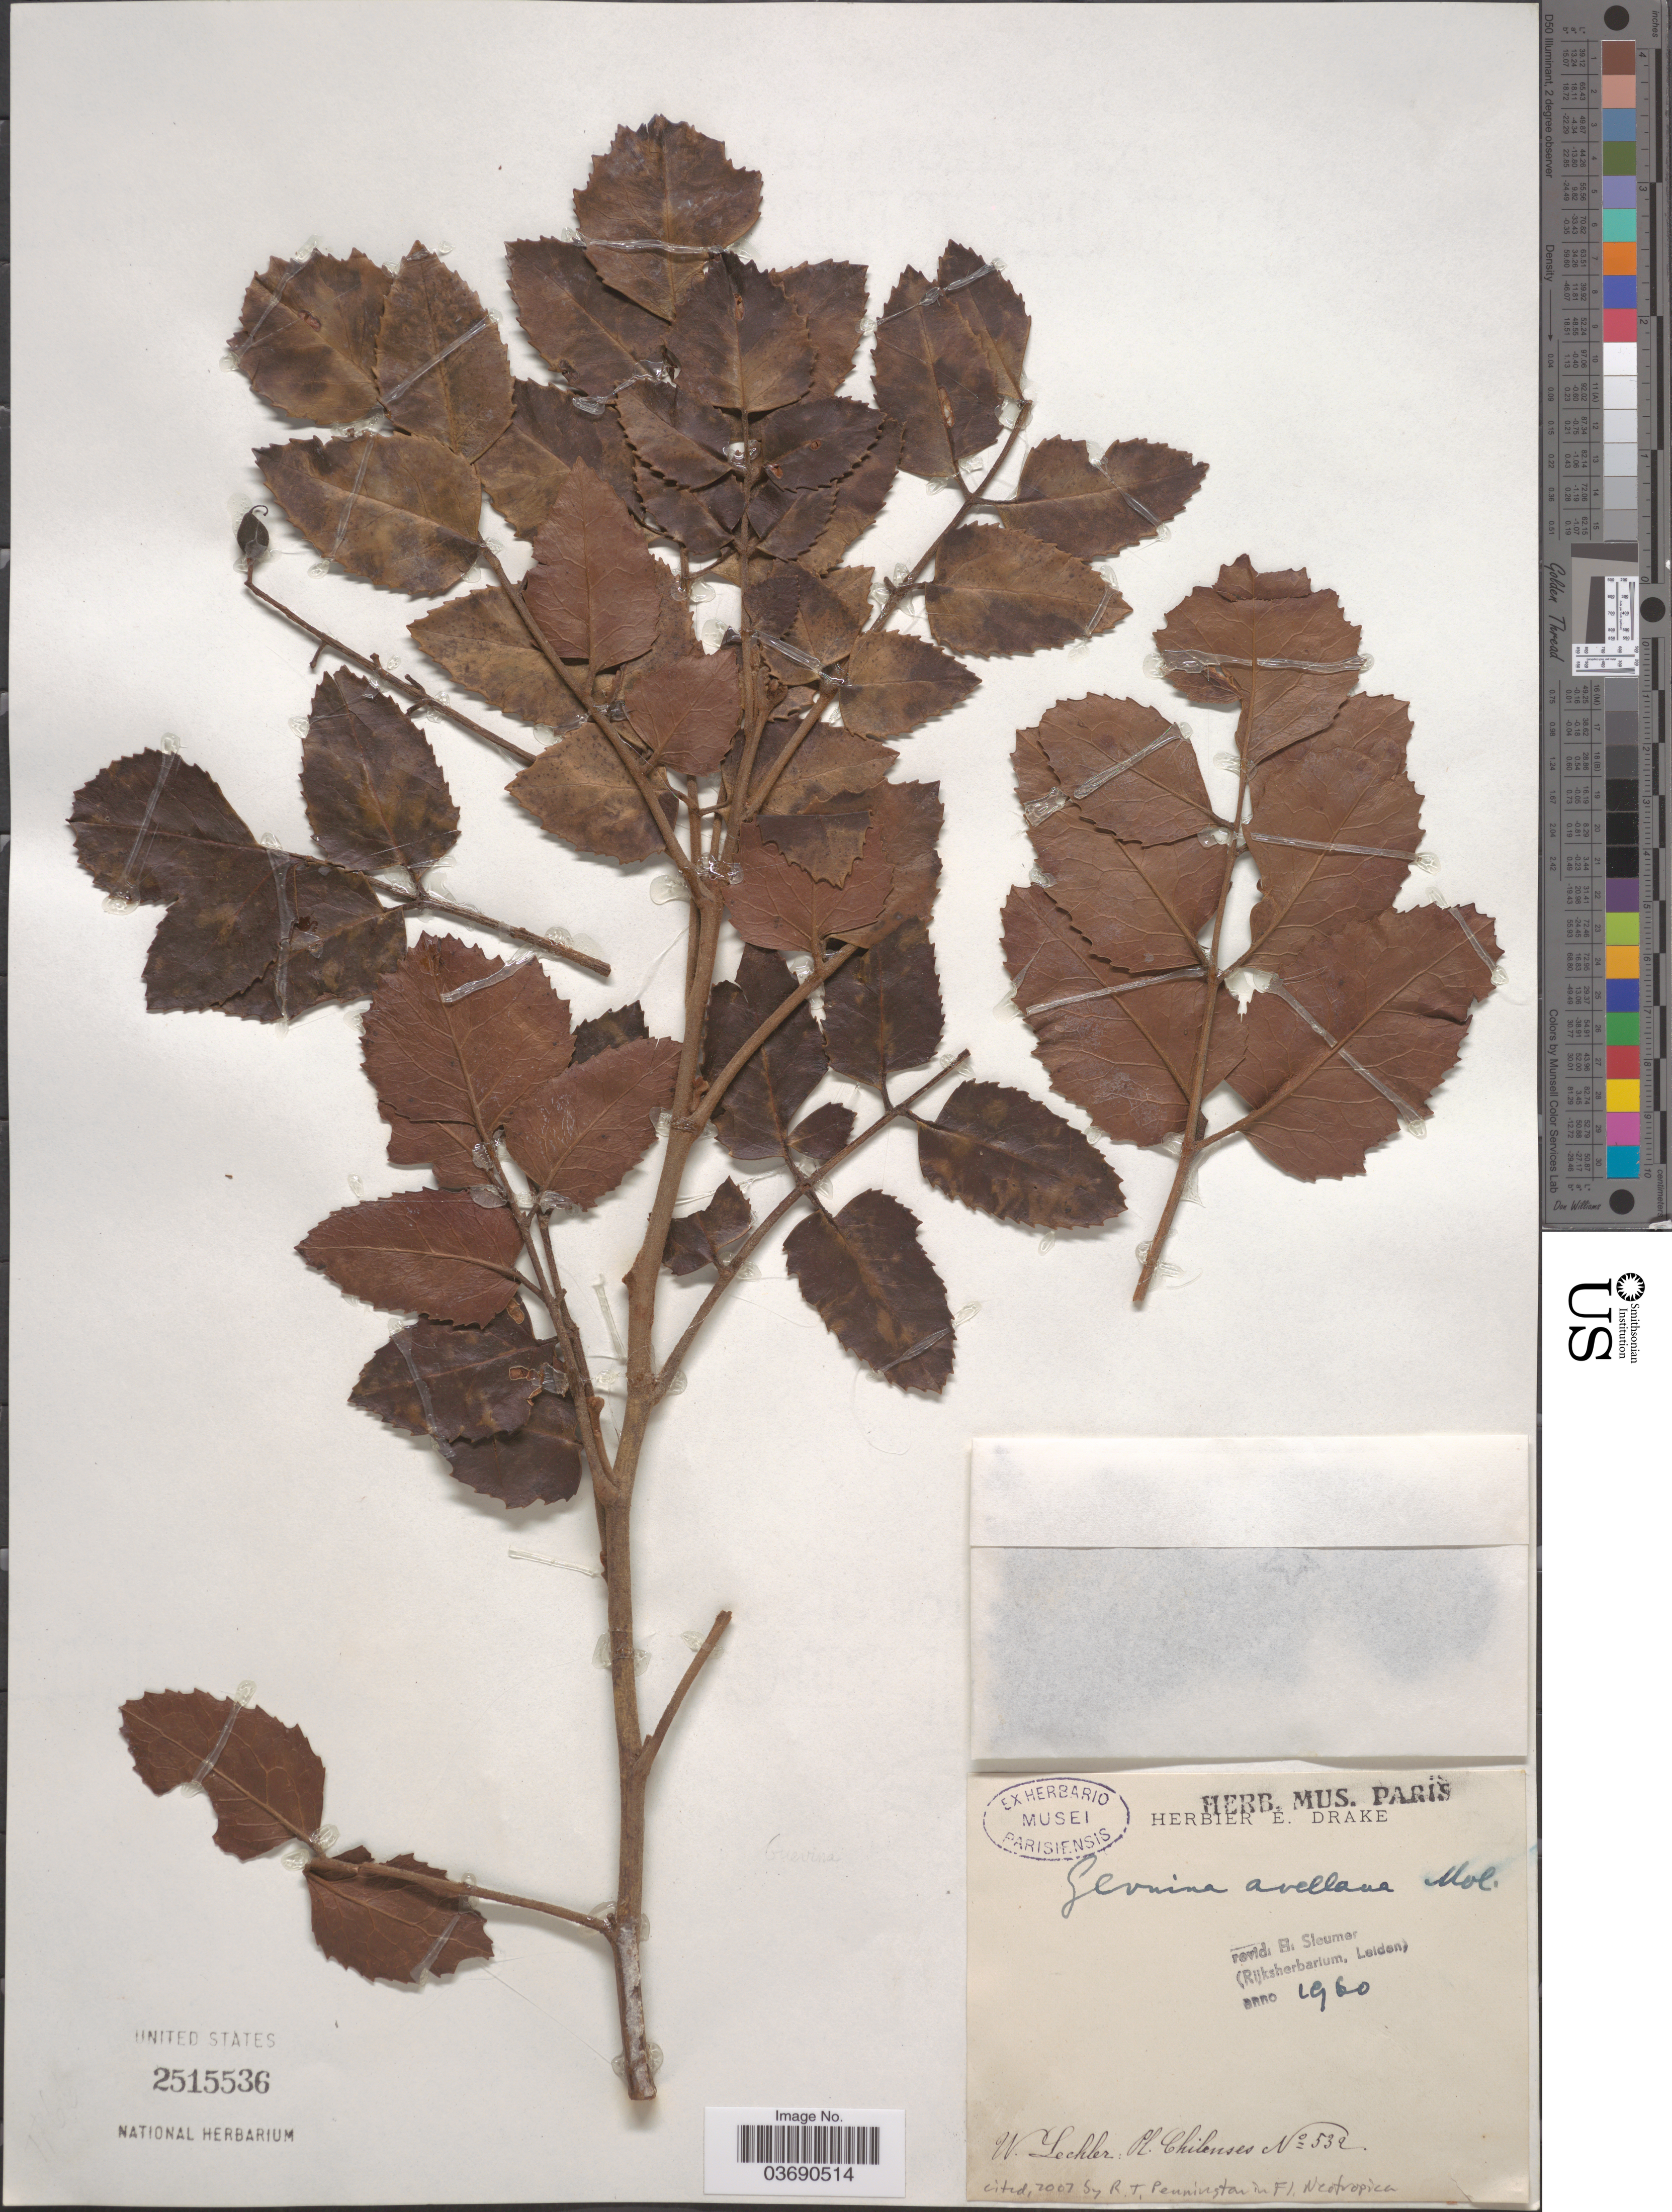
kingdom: Plantae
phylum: Tracheophyta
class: Magnoliopsida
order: Proteales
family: Proteaceae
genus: Gevuina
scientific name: Gevuina avellana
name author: Molina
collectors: W. Lechler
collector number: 532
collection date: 1960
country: Chile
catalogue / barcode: US 2515536